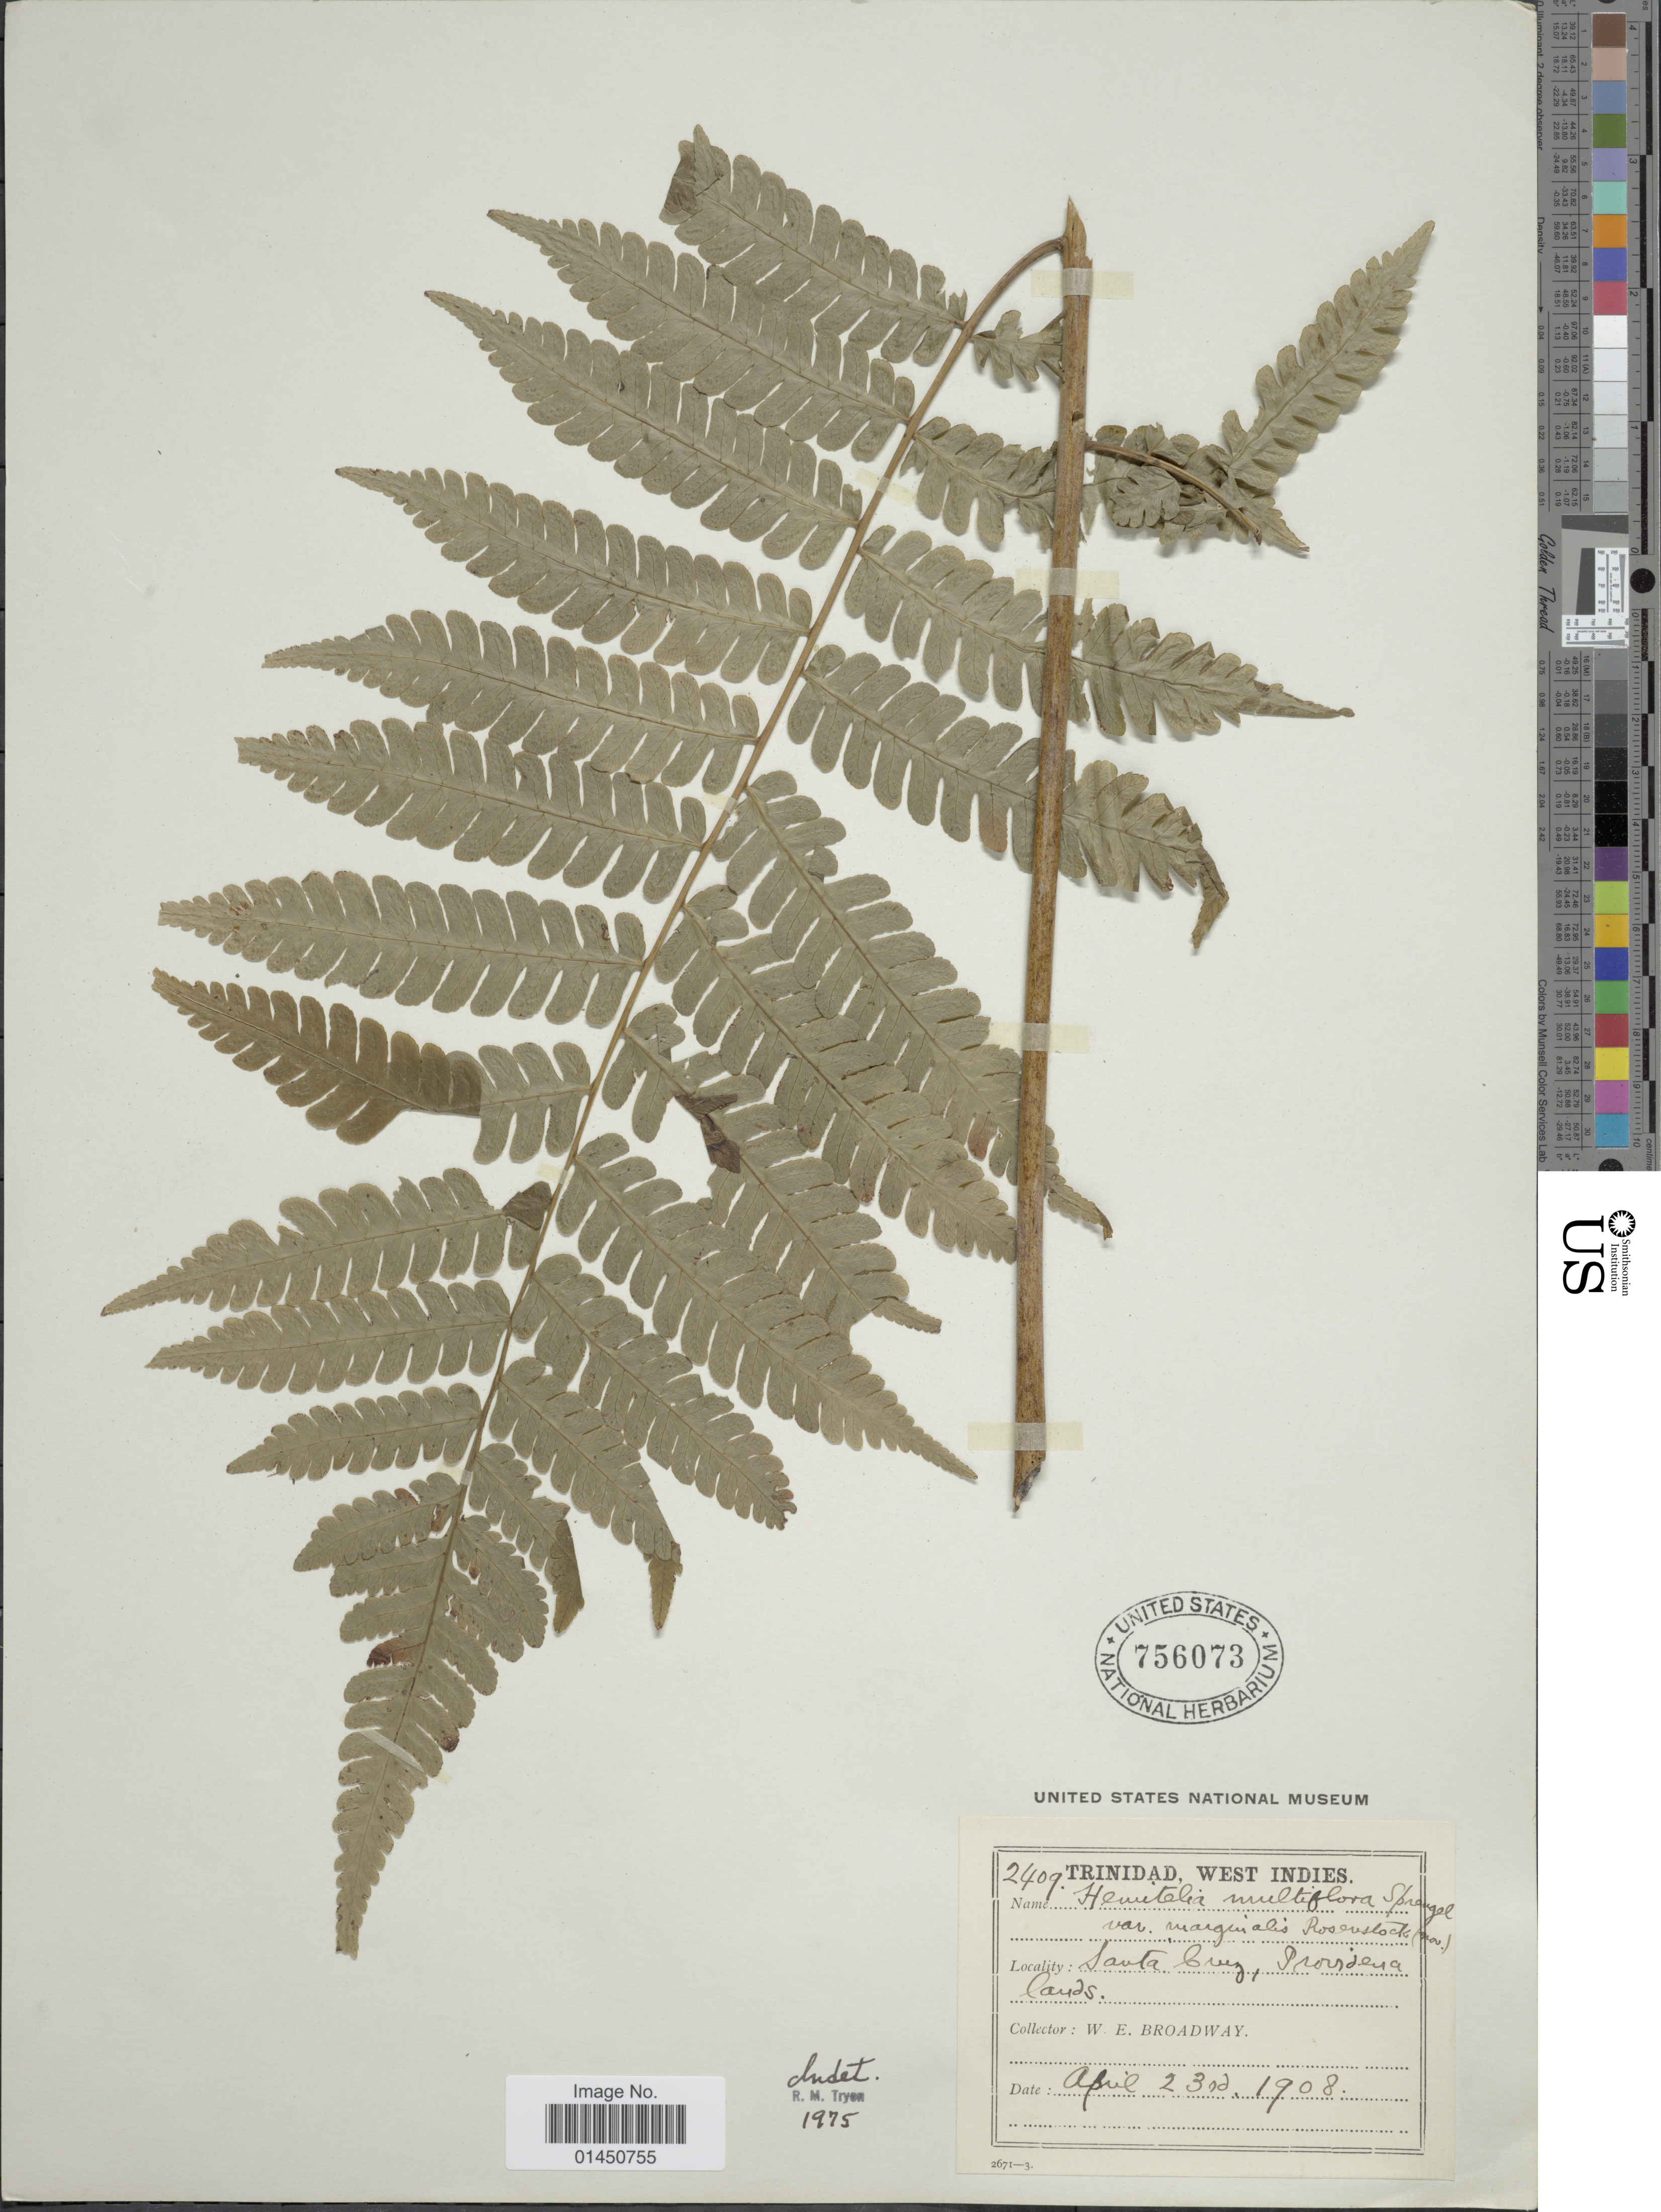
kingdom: Plantae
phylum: Tracheophyta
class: Polypodiopsida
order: Cyatheales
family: Cyatheaceae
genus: Cyathea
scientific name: Cyathea sp.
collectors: W. E. Broadway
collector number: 2409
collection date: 1908-04-23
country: Trinidad and Tobago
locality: Santa Cruz, Providence lands.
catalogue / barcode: US 756073